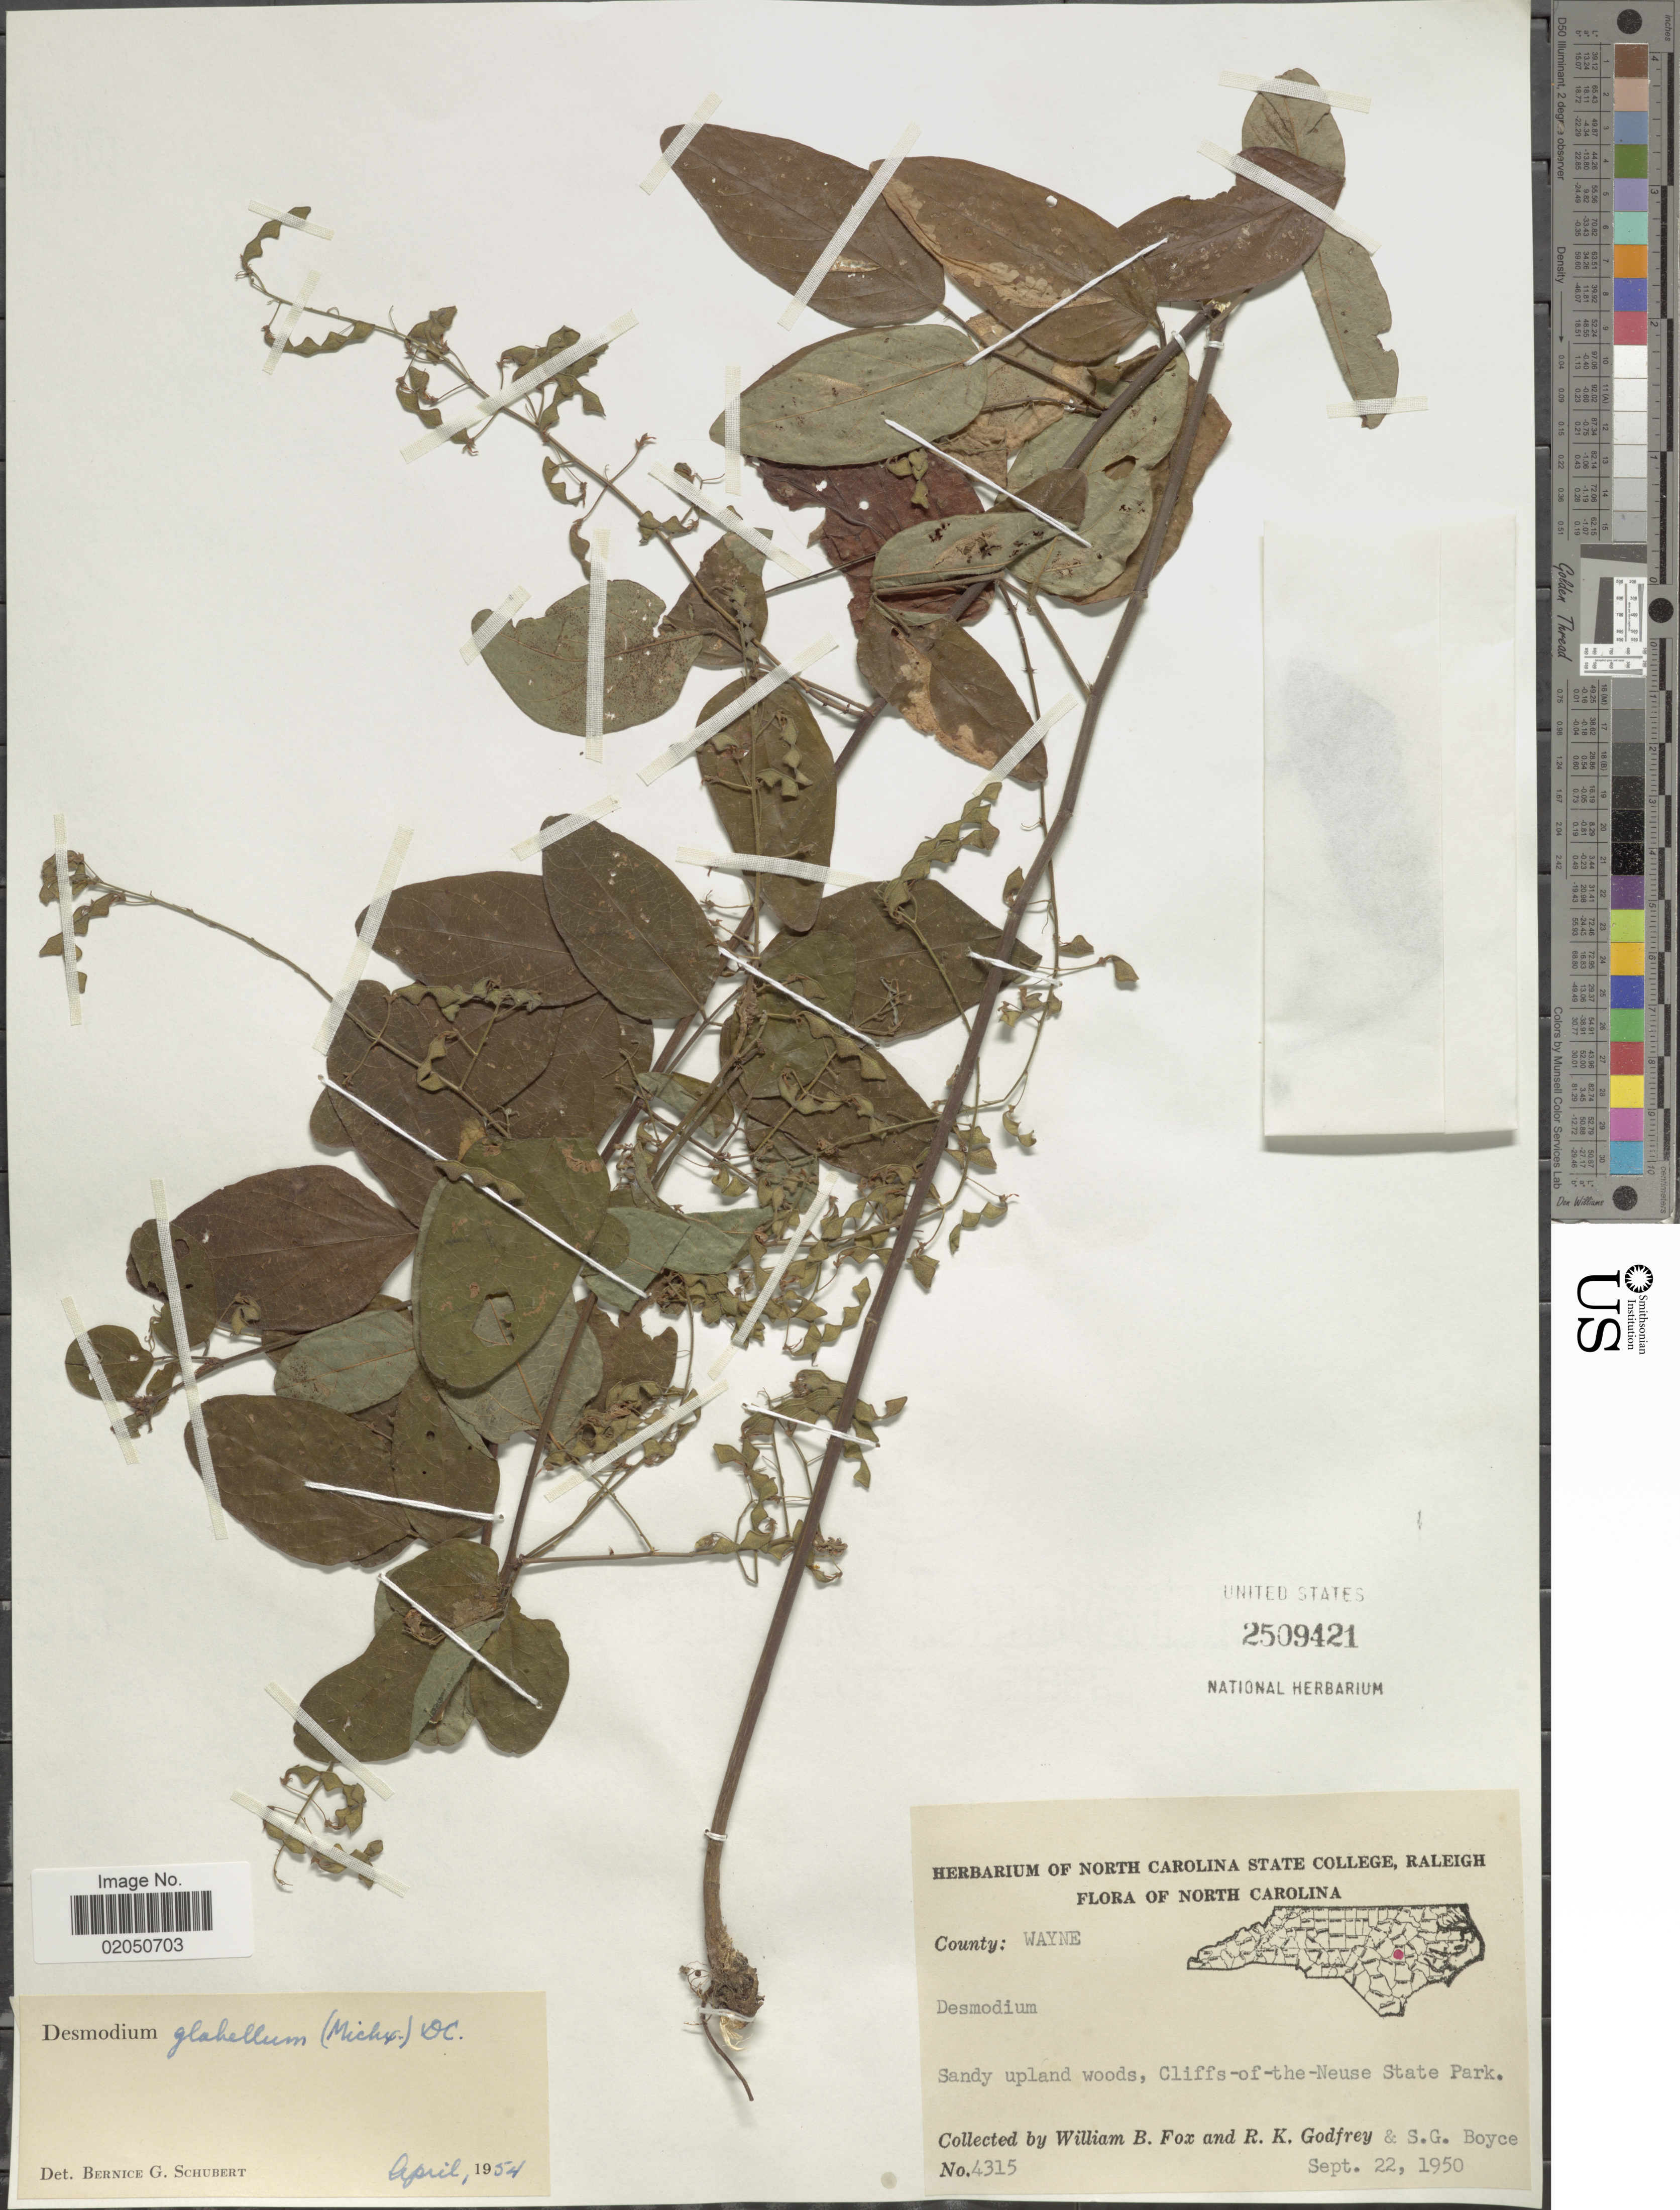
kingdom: Plantae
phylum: Tracheophyta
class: Magnoliopsida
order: Fabales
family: Fabaceae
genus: Desmodium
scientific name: Desmodium glabellum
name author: (Michx.) DC.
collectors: W. B. Fox, R. K. Godfrey & S. Boyce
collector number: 4315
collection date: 1950-09-22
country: United States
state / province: North Carolina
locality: County: Wayne, Cliffs of the Neuse State Park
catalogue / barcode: US 2509421